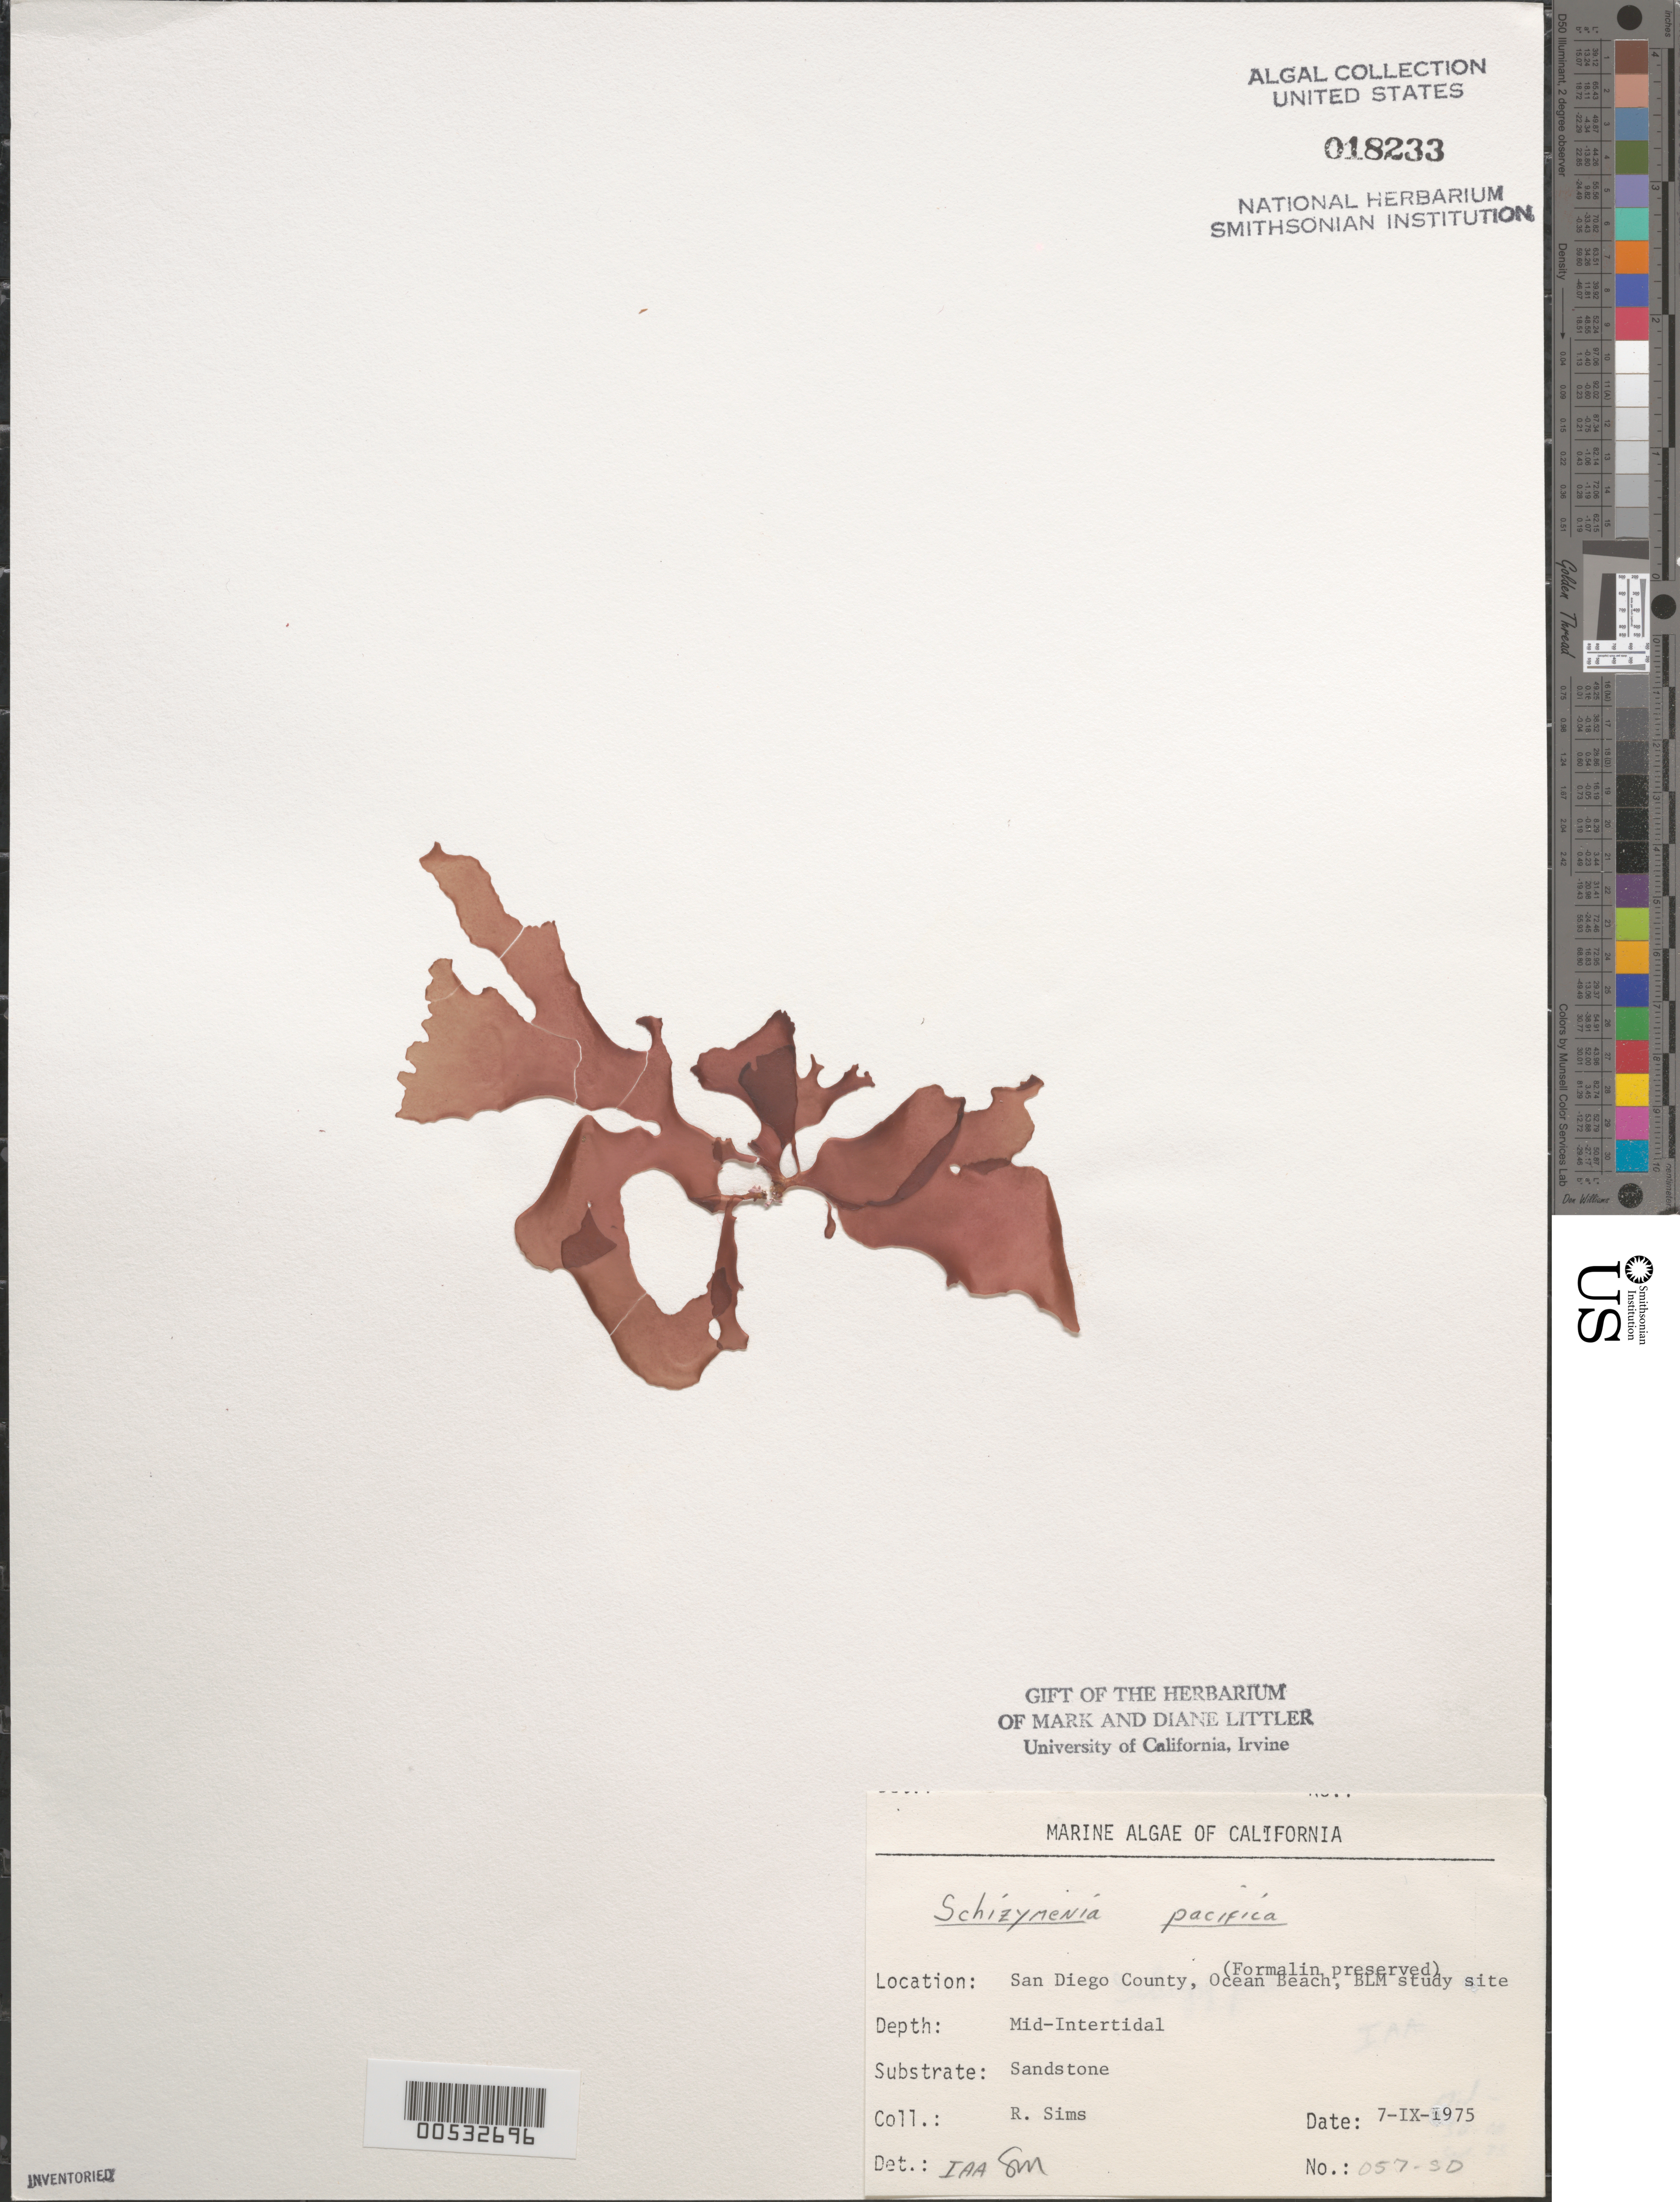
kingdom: Plantae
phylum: Rhodophyta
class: Florideophyceae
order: Nemastomatales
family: Schizymeniaceae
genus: Schizymenia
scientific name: Schizymenia pacifica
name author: (Kylin) Kylin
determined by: Abbott, I. A.; Murray, S. N.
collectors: R. H. Sims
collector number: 057-SD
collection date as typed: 07 Sep 1975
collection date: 1975-09-07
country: United States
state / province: California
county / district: San Diego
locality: Ocean Beach, end of Del Monte Street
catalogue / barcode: US 18233